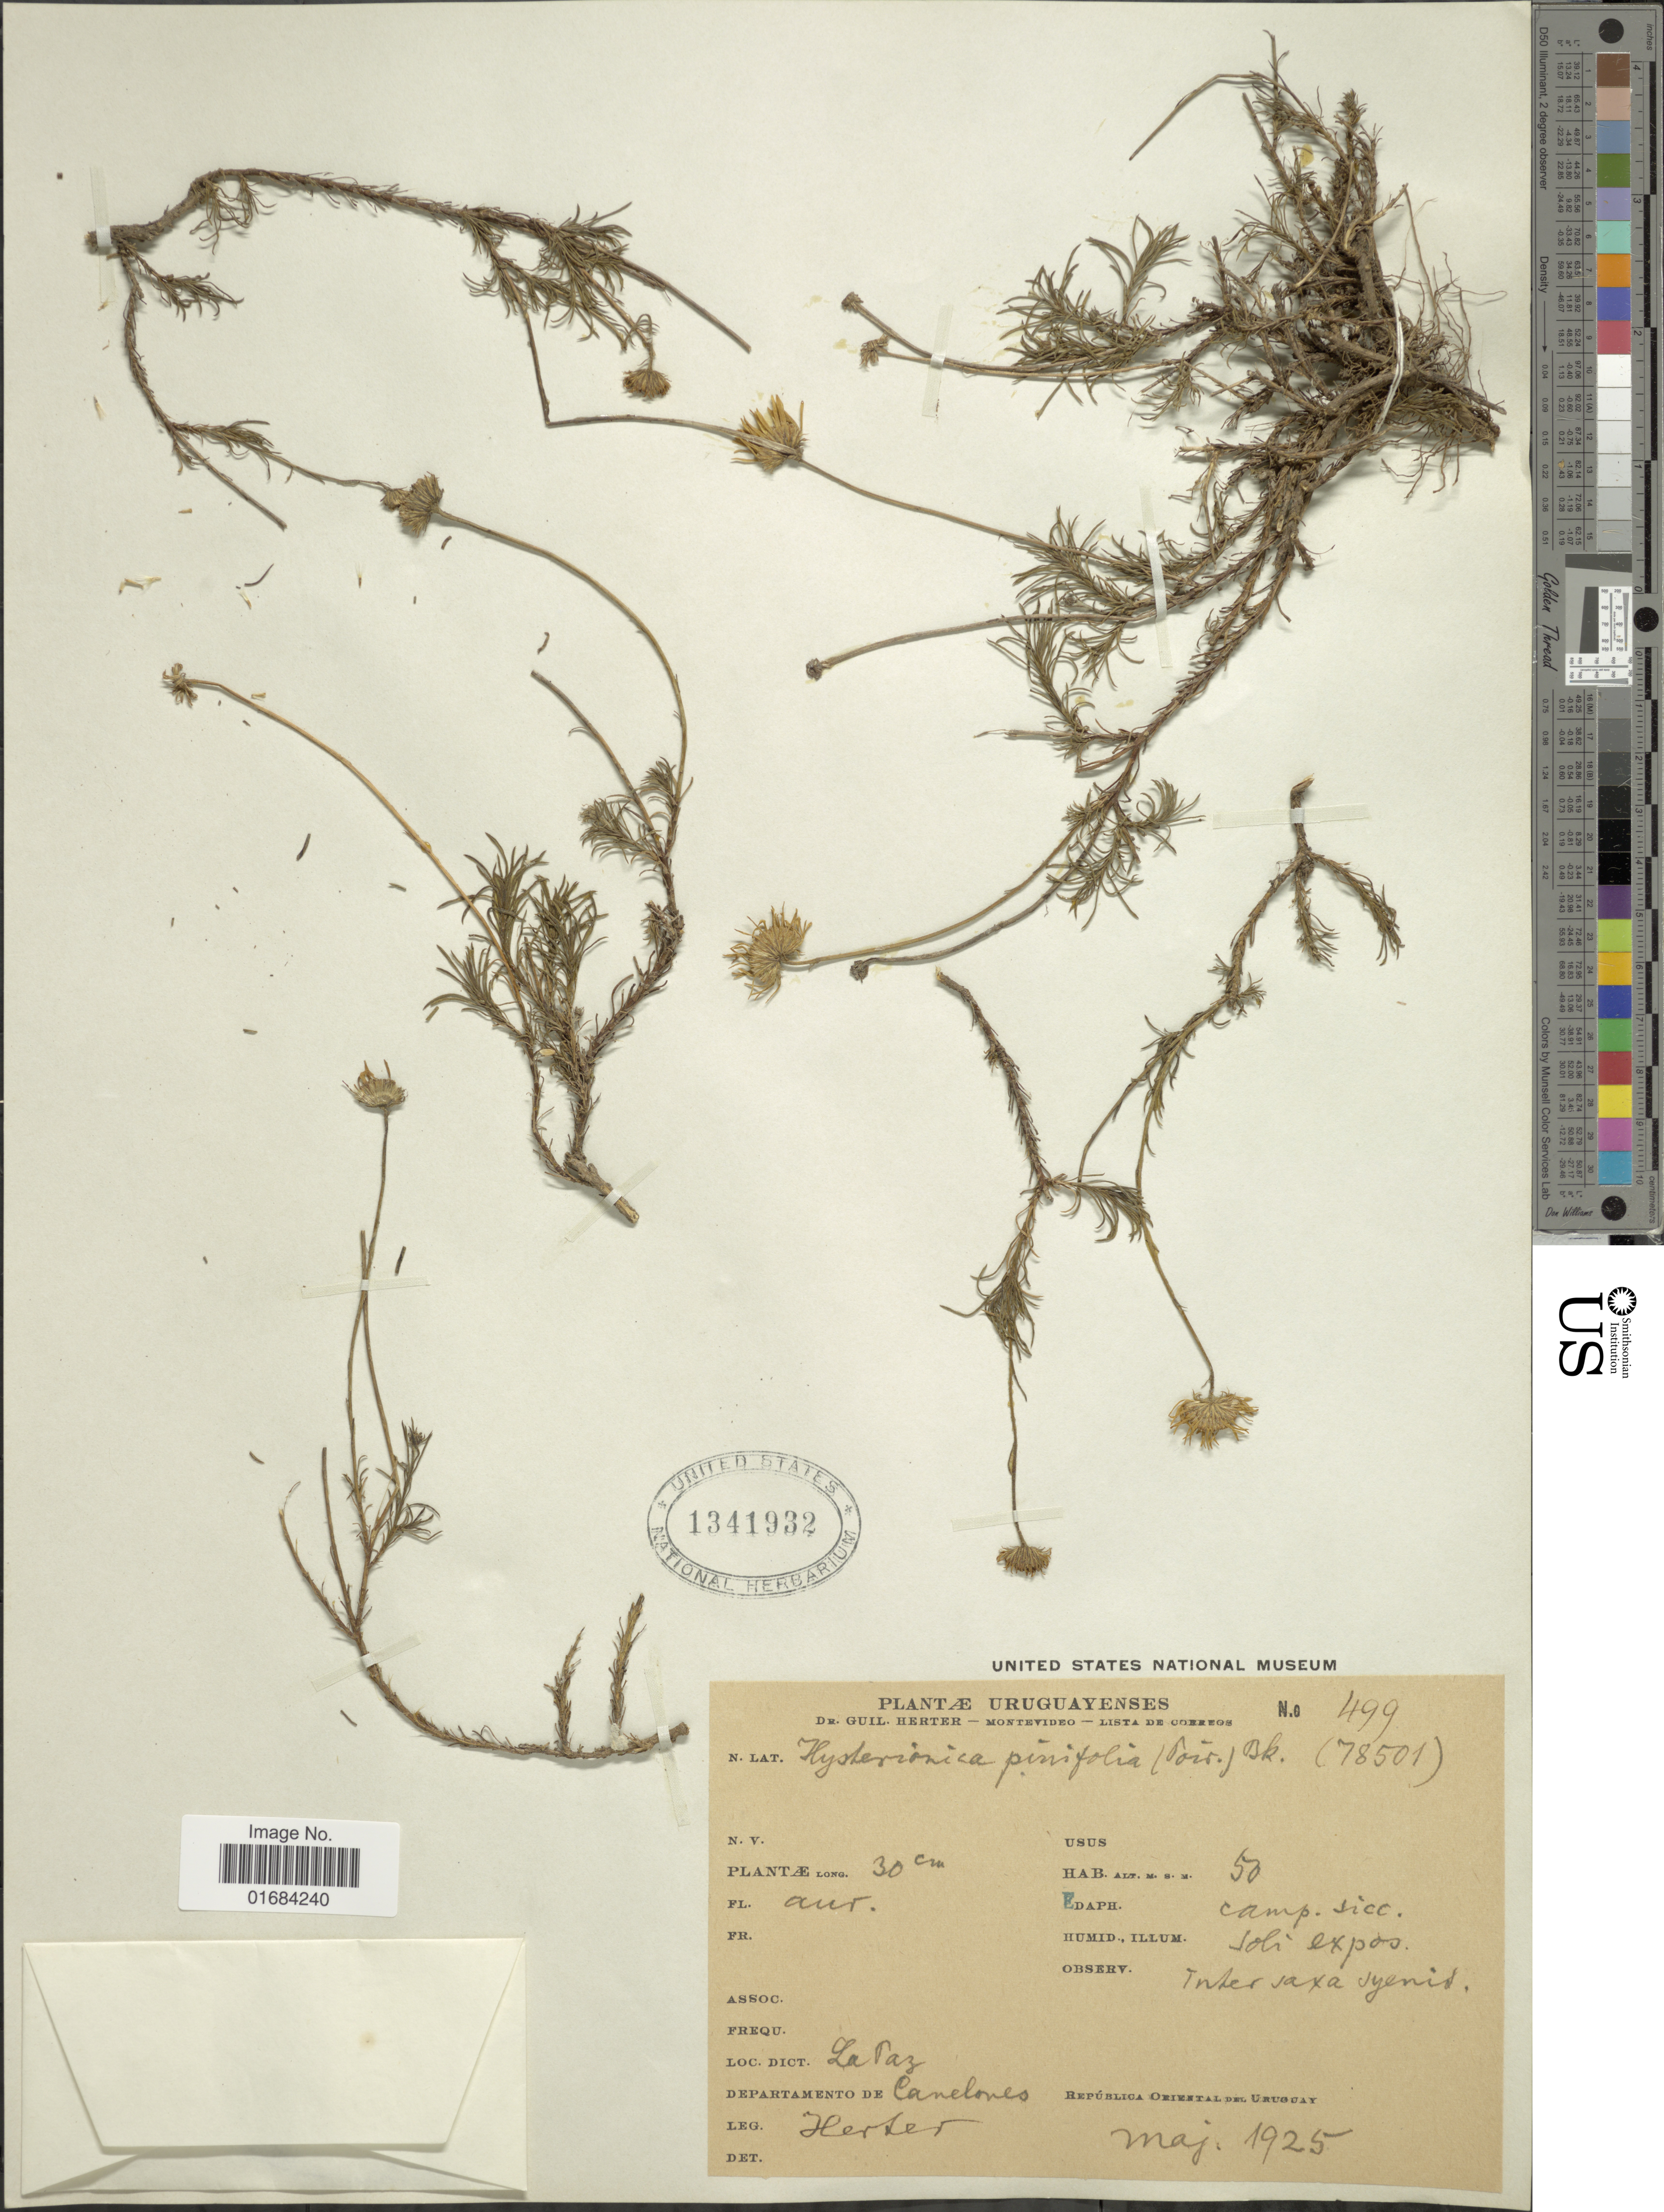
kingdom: Plantae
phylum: Tracheophyta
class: Magnoliopsida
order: Asterales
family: Asteraceae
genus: Neja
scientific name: Neja pinifolia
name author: (Poir.) G.L. Nesom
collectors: W. G. Herter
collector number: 499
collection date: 1925-05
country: Uruguay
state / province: Canelones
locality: La Paz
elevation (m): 50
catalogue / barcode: US 1341932